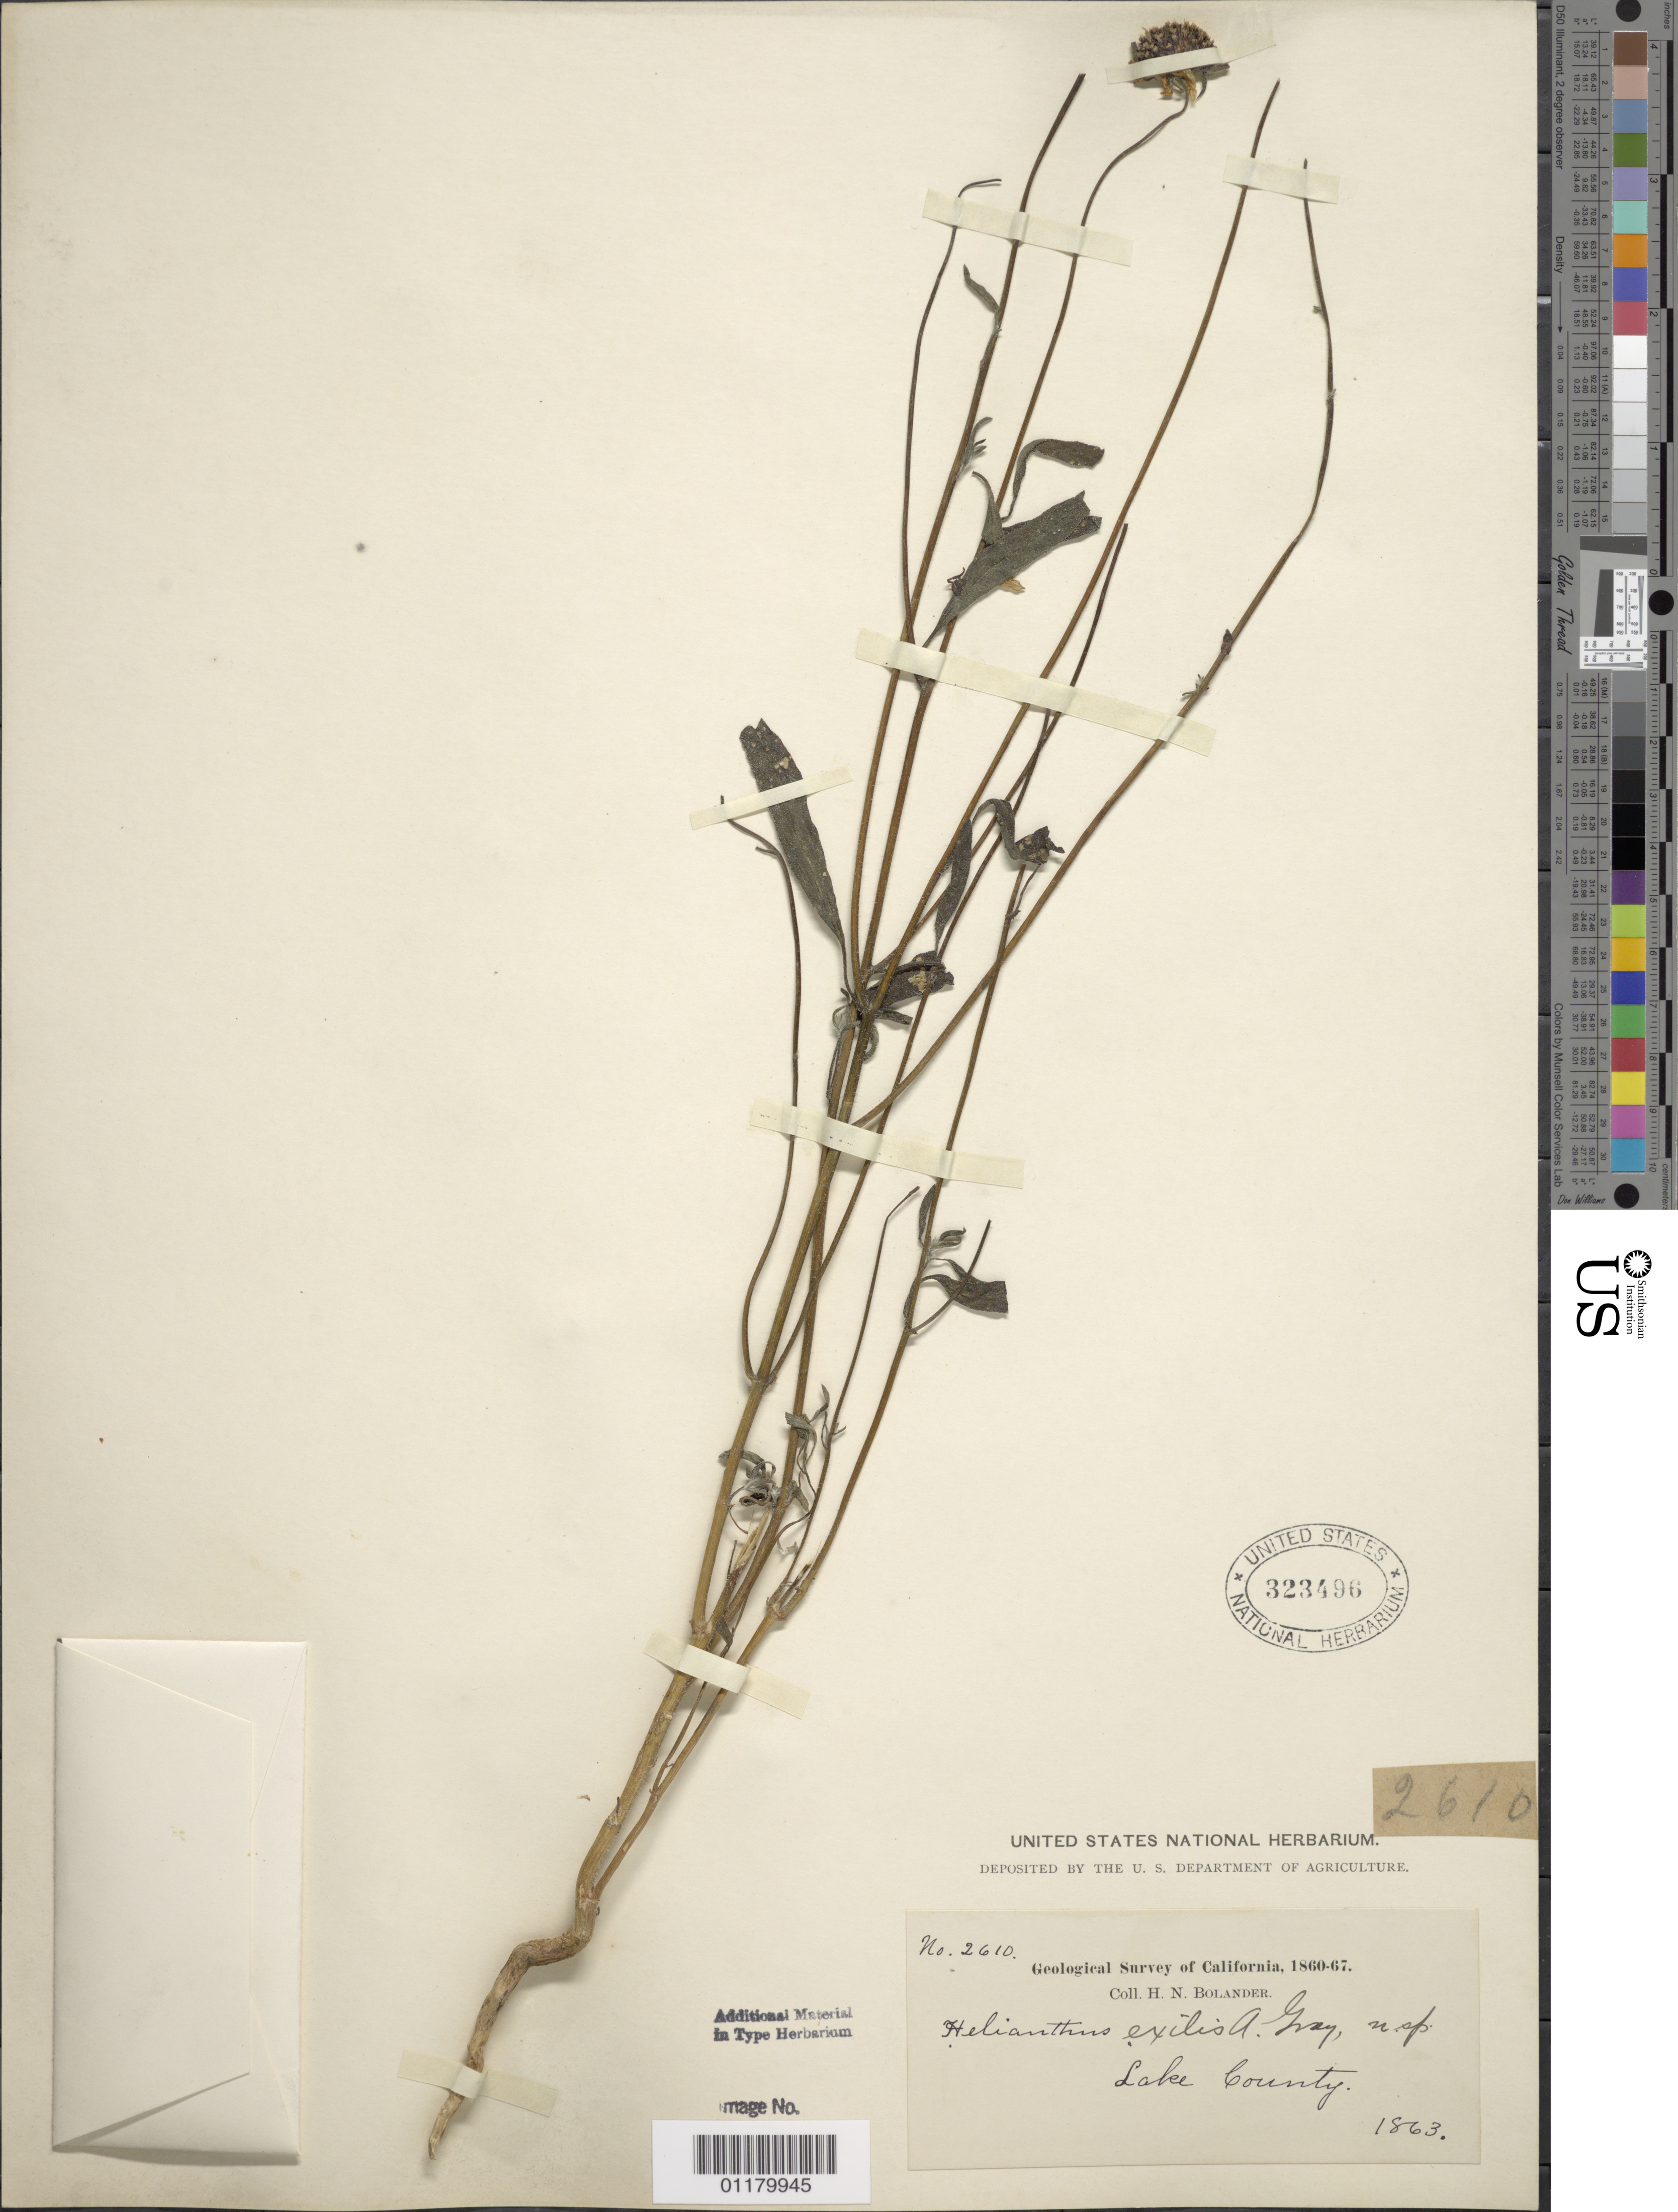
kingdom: Plantae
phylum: Tracheophyta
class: Magnoliopsida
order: Asterales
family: Asteraceae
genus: Helianthus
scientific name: Helianthus exilis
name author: A. Gray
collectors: H. Bolander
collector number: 2610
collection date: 1863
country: United States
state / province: California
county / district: Lake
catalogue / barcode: US 323496